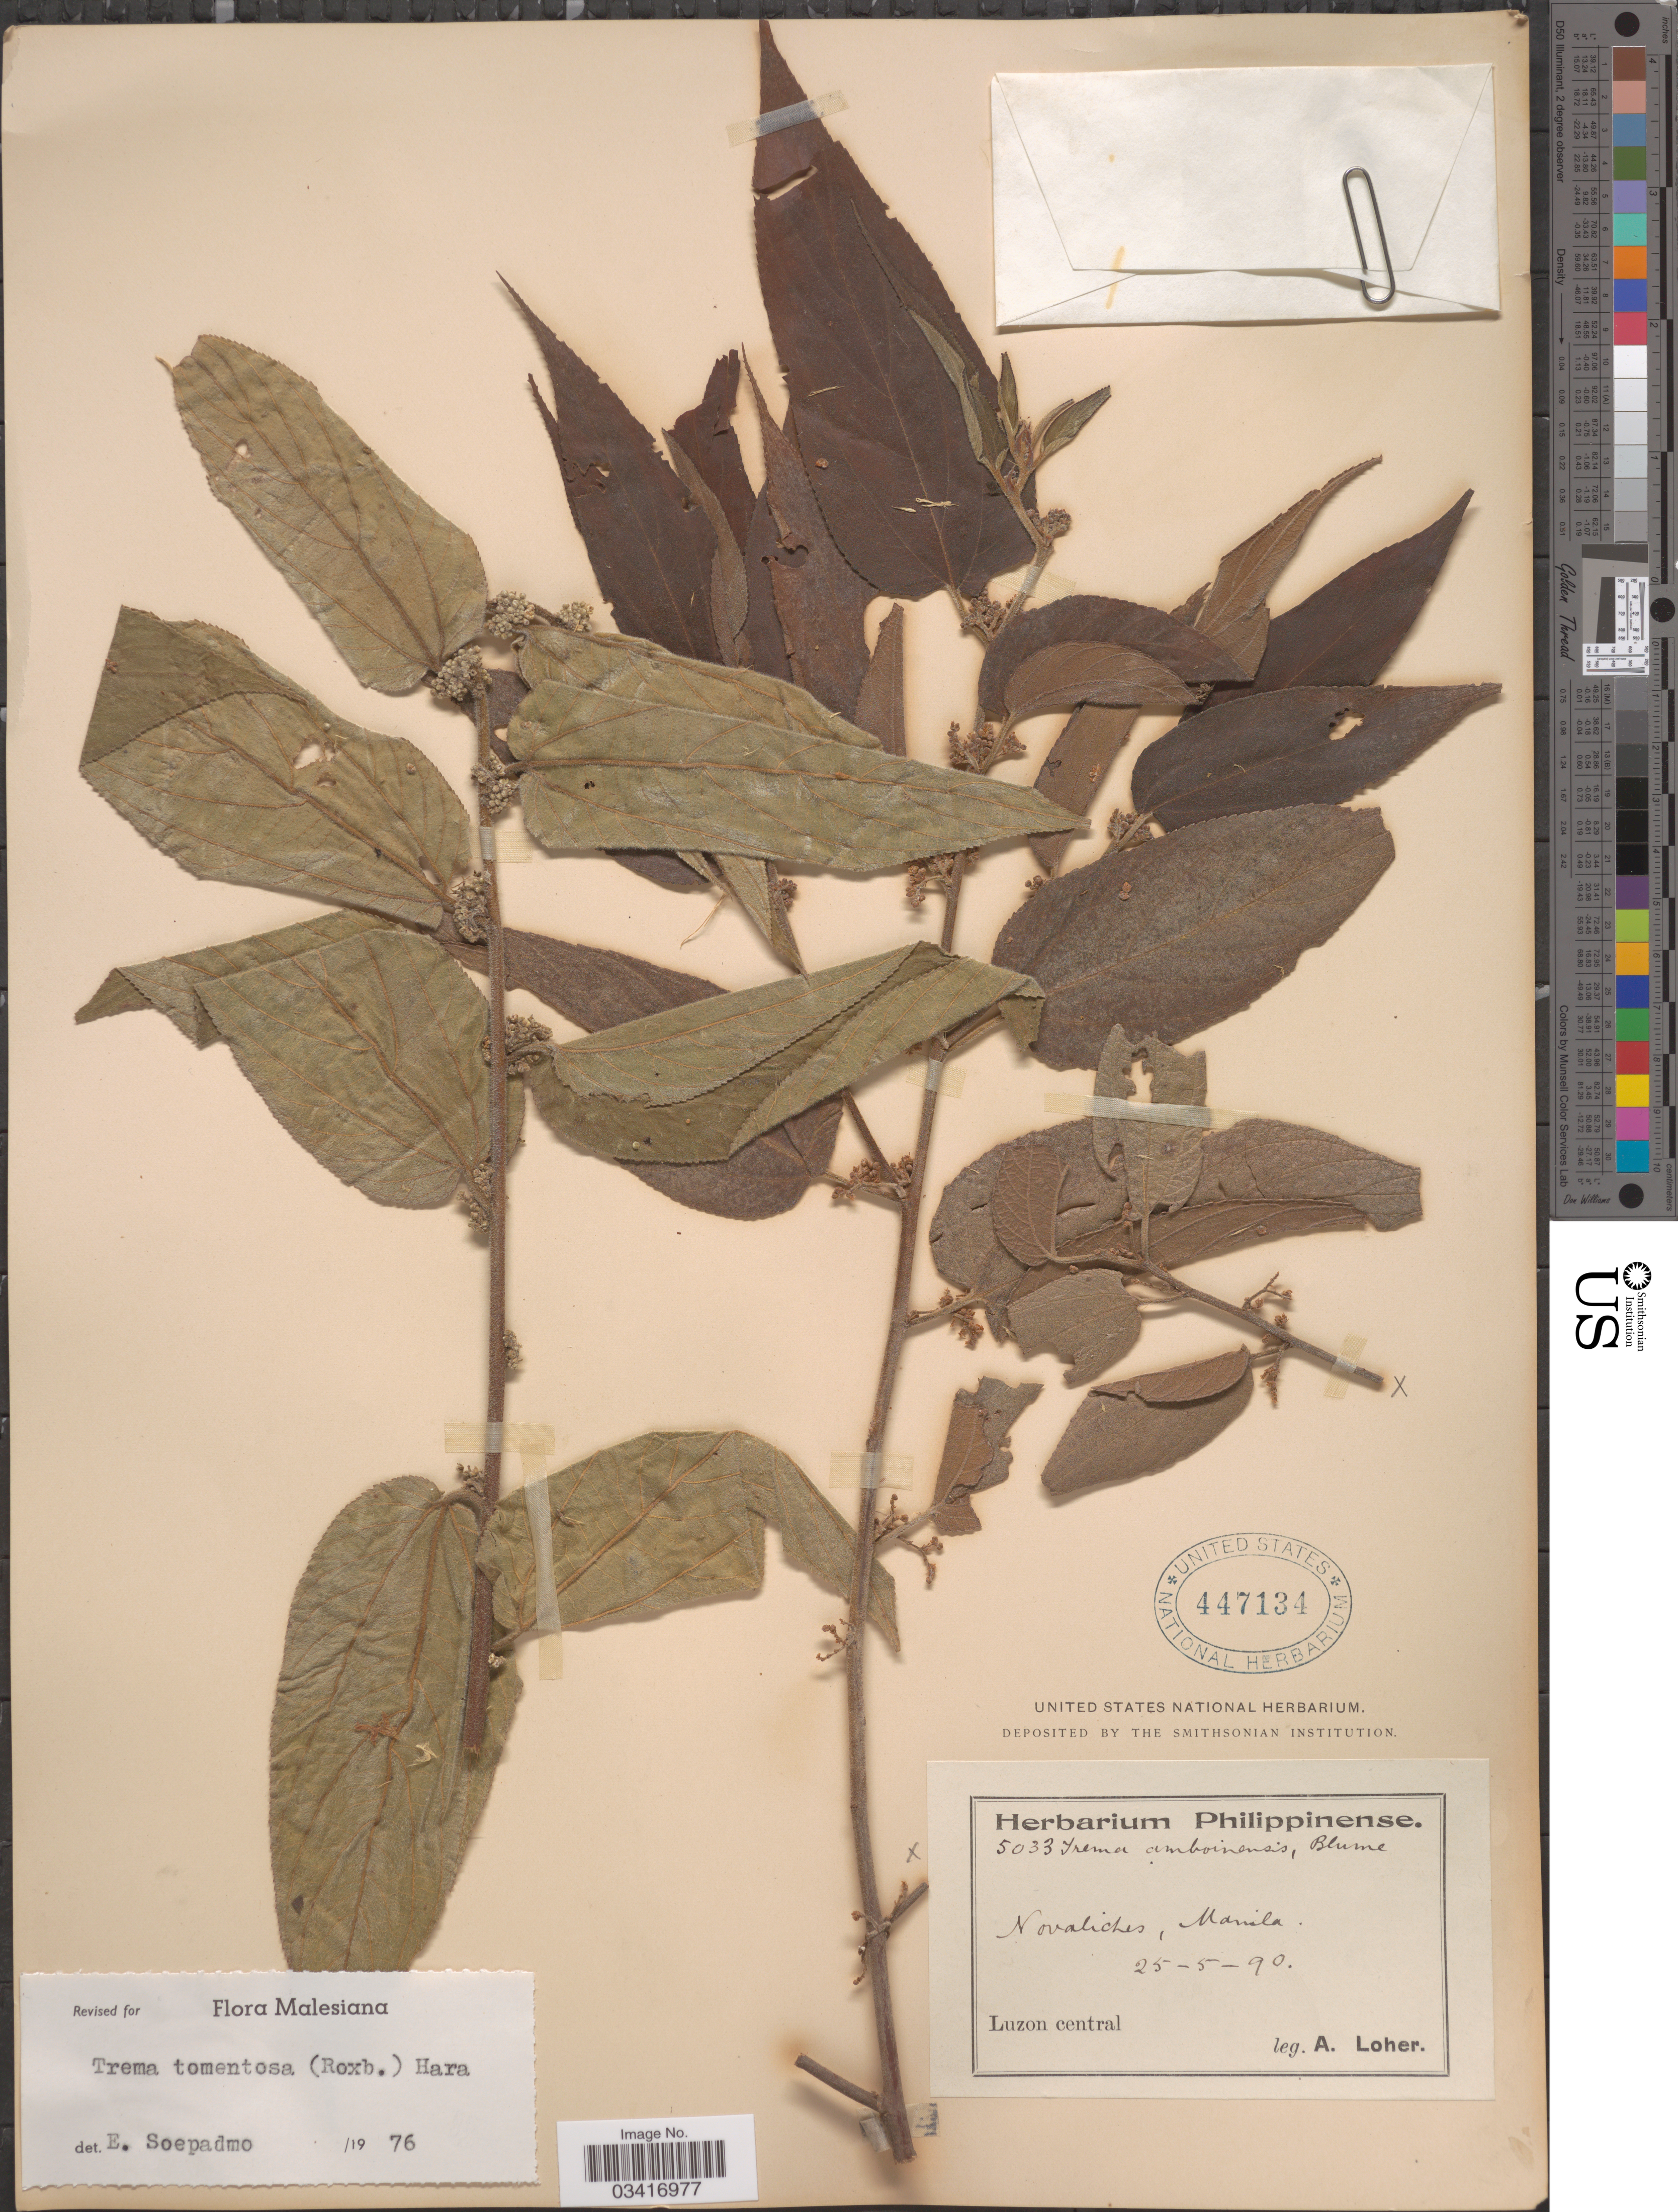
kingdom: Plantae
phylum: Tracheophyta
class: Magnoliopsida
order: Rosales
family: Cannabaceae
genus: Trema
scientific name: Trema tomentosum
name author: (Roxb.) Y. Hara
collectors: A. Loher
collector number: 5033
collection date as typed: Transcribed d/m/y: 25/5/90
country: Philippines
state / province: Central Luzon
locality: Novaliches, Manila. Luzon central.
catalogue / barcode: US 447134